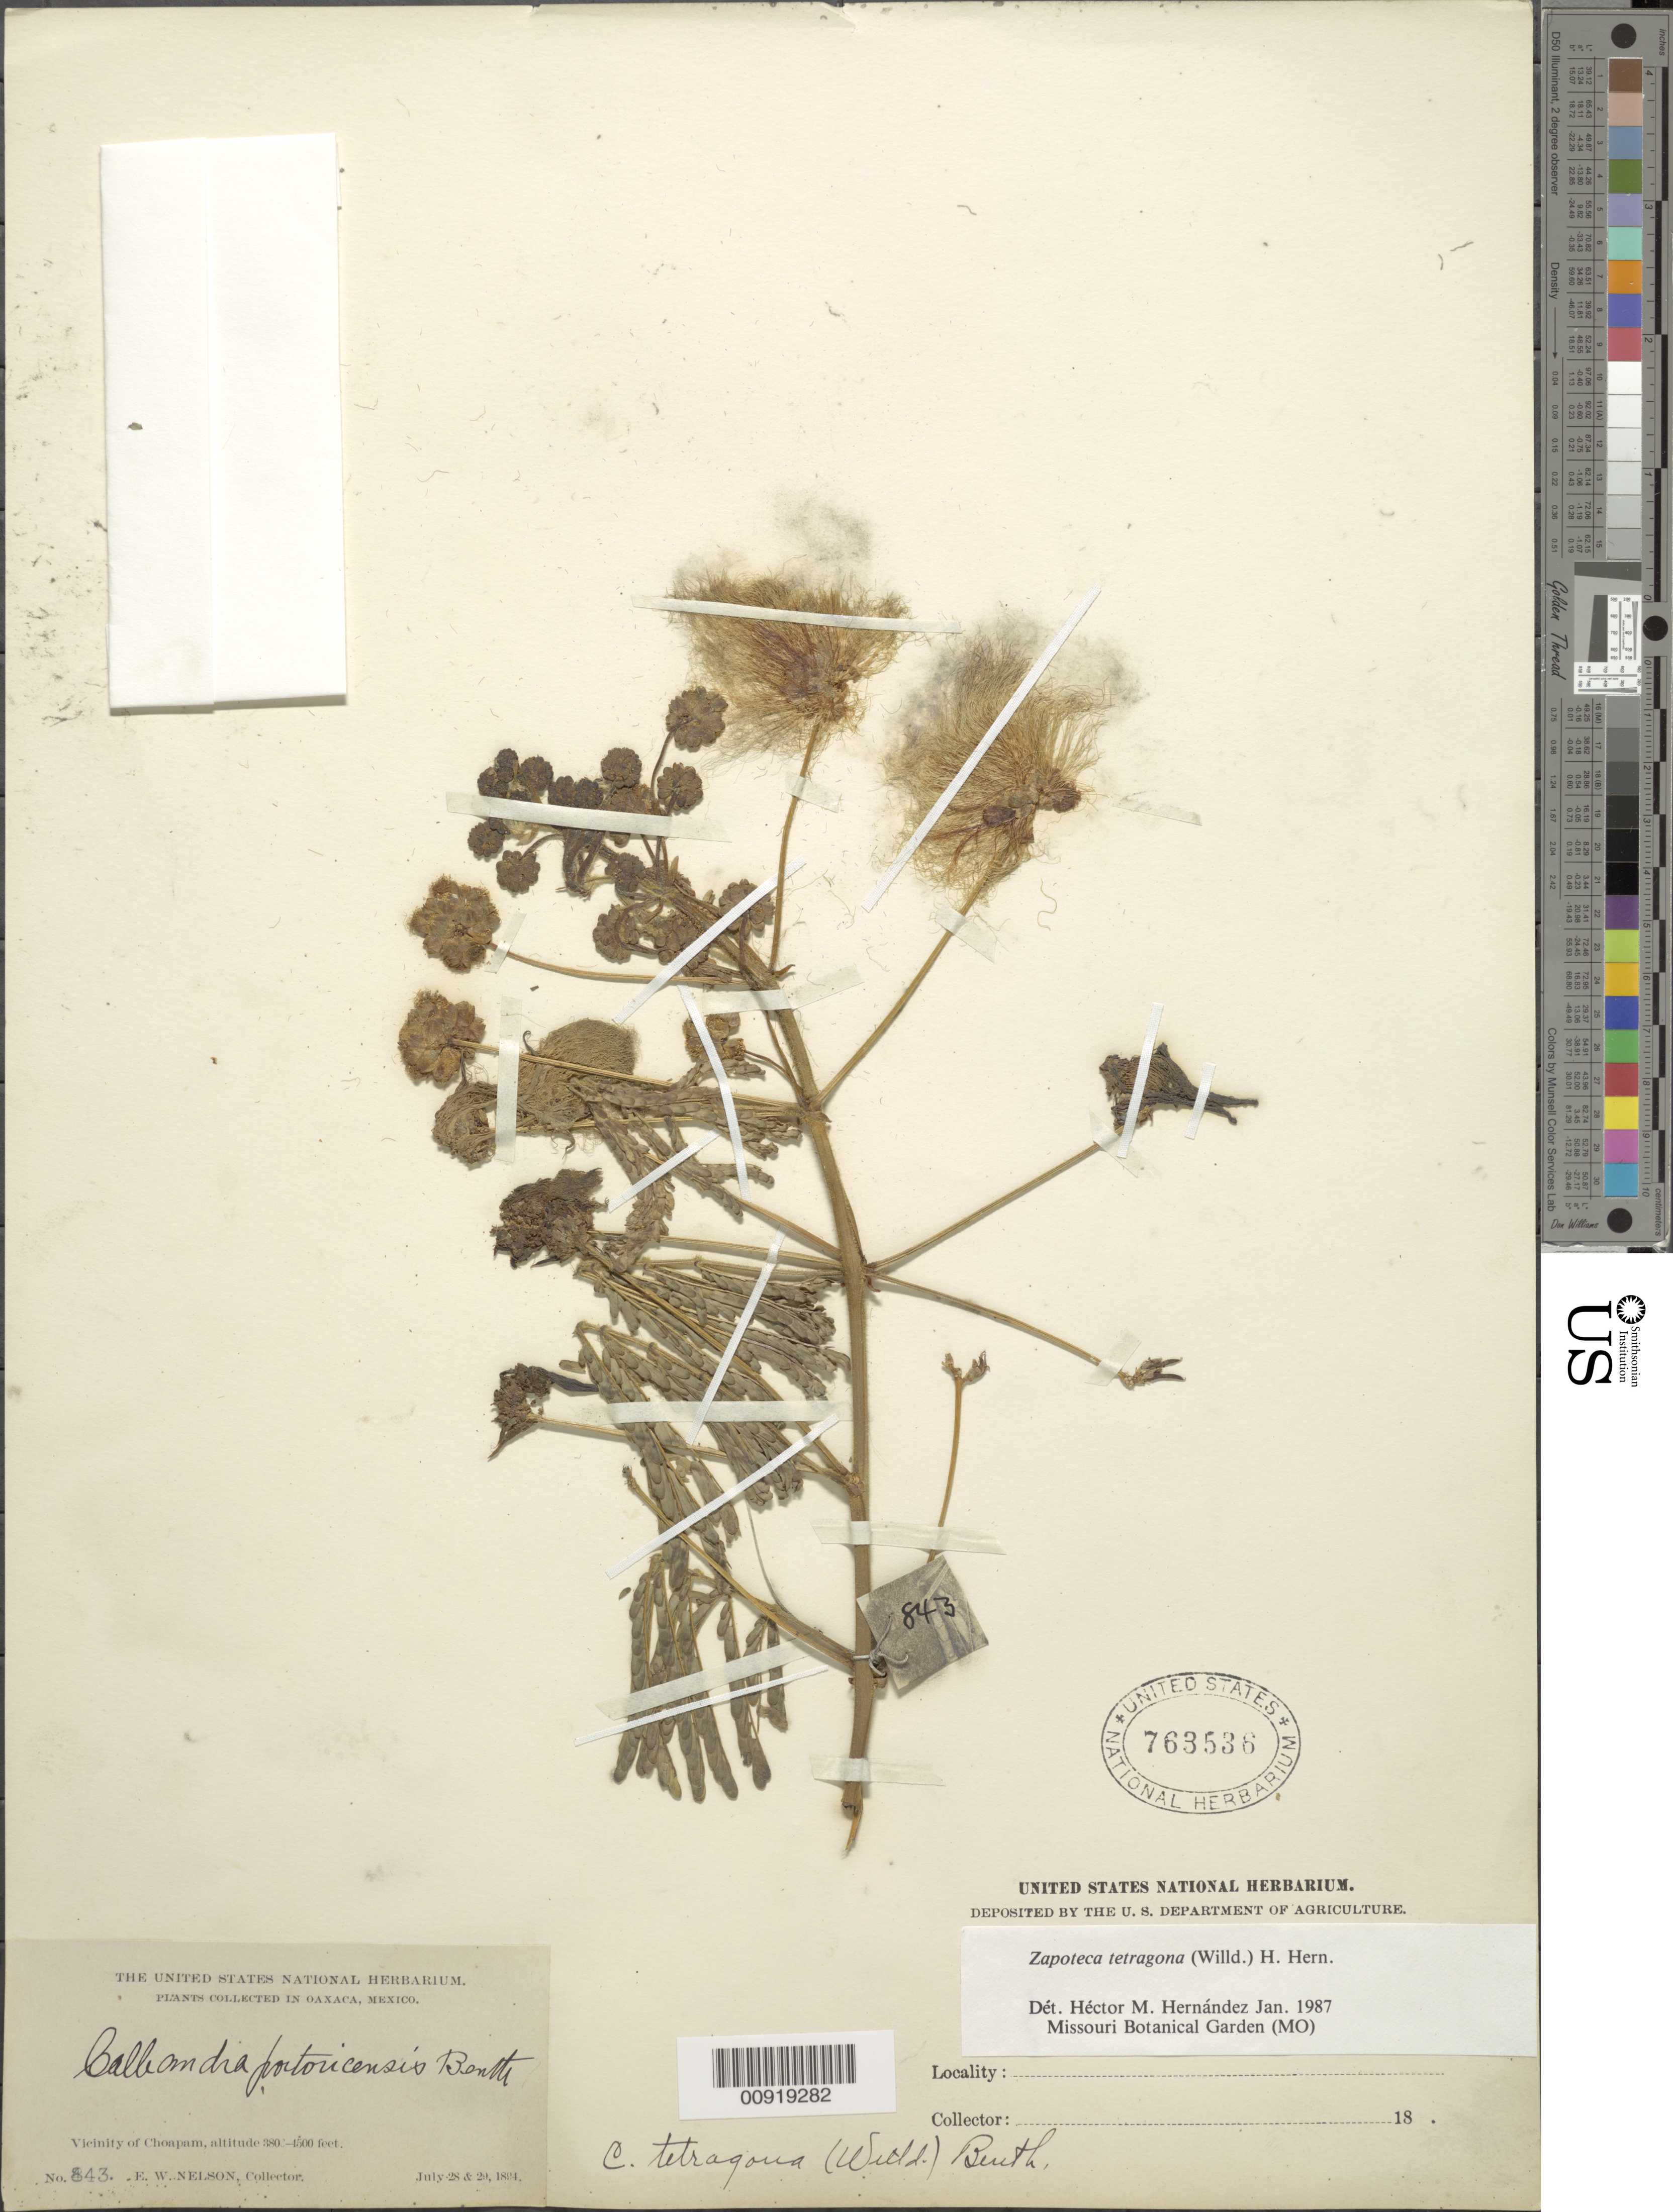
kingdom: Plantae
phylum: Tracheophyta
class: Magnoliopsida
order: Fabales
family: Fabaceae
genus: Zapoteca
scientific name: Zapoteca tetragona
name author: (Willd.) H.M. Hern.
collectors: E. W. Nelson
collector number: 843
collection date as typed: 28 Jul 1894 to 29 Jul 1894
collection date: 1894-07-28/1894-07-29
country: Mexico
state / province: Oaxaca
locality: Vicinity of Choapam.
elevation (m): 1158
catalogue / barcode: US 763536